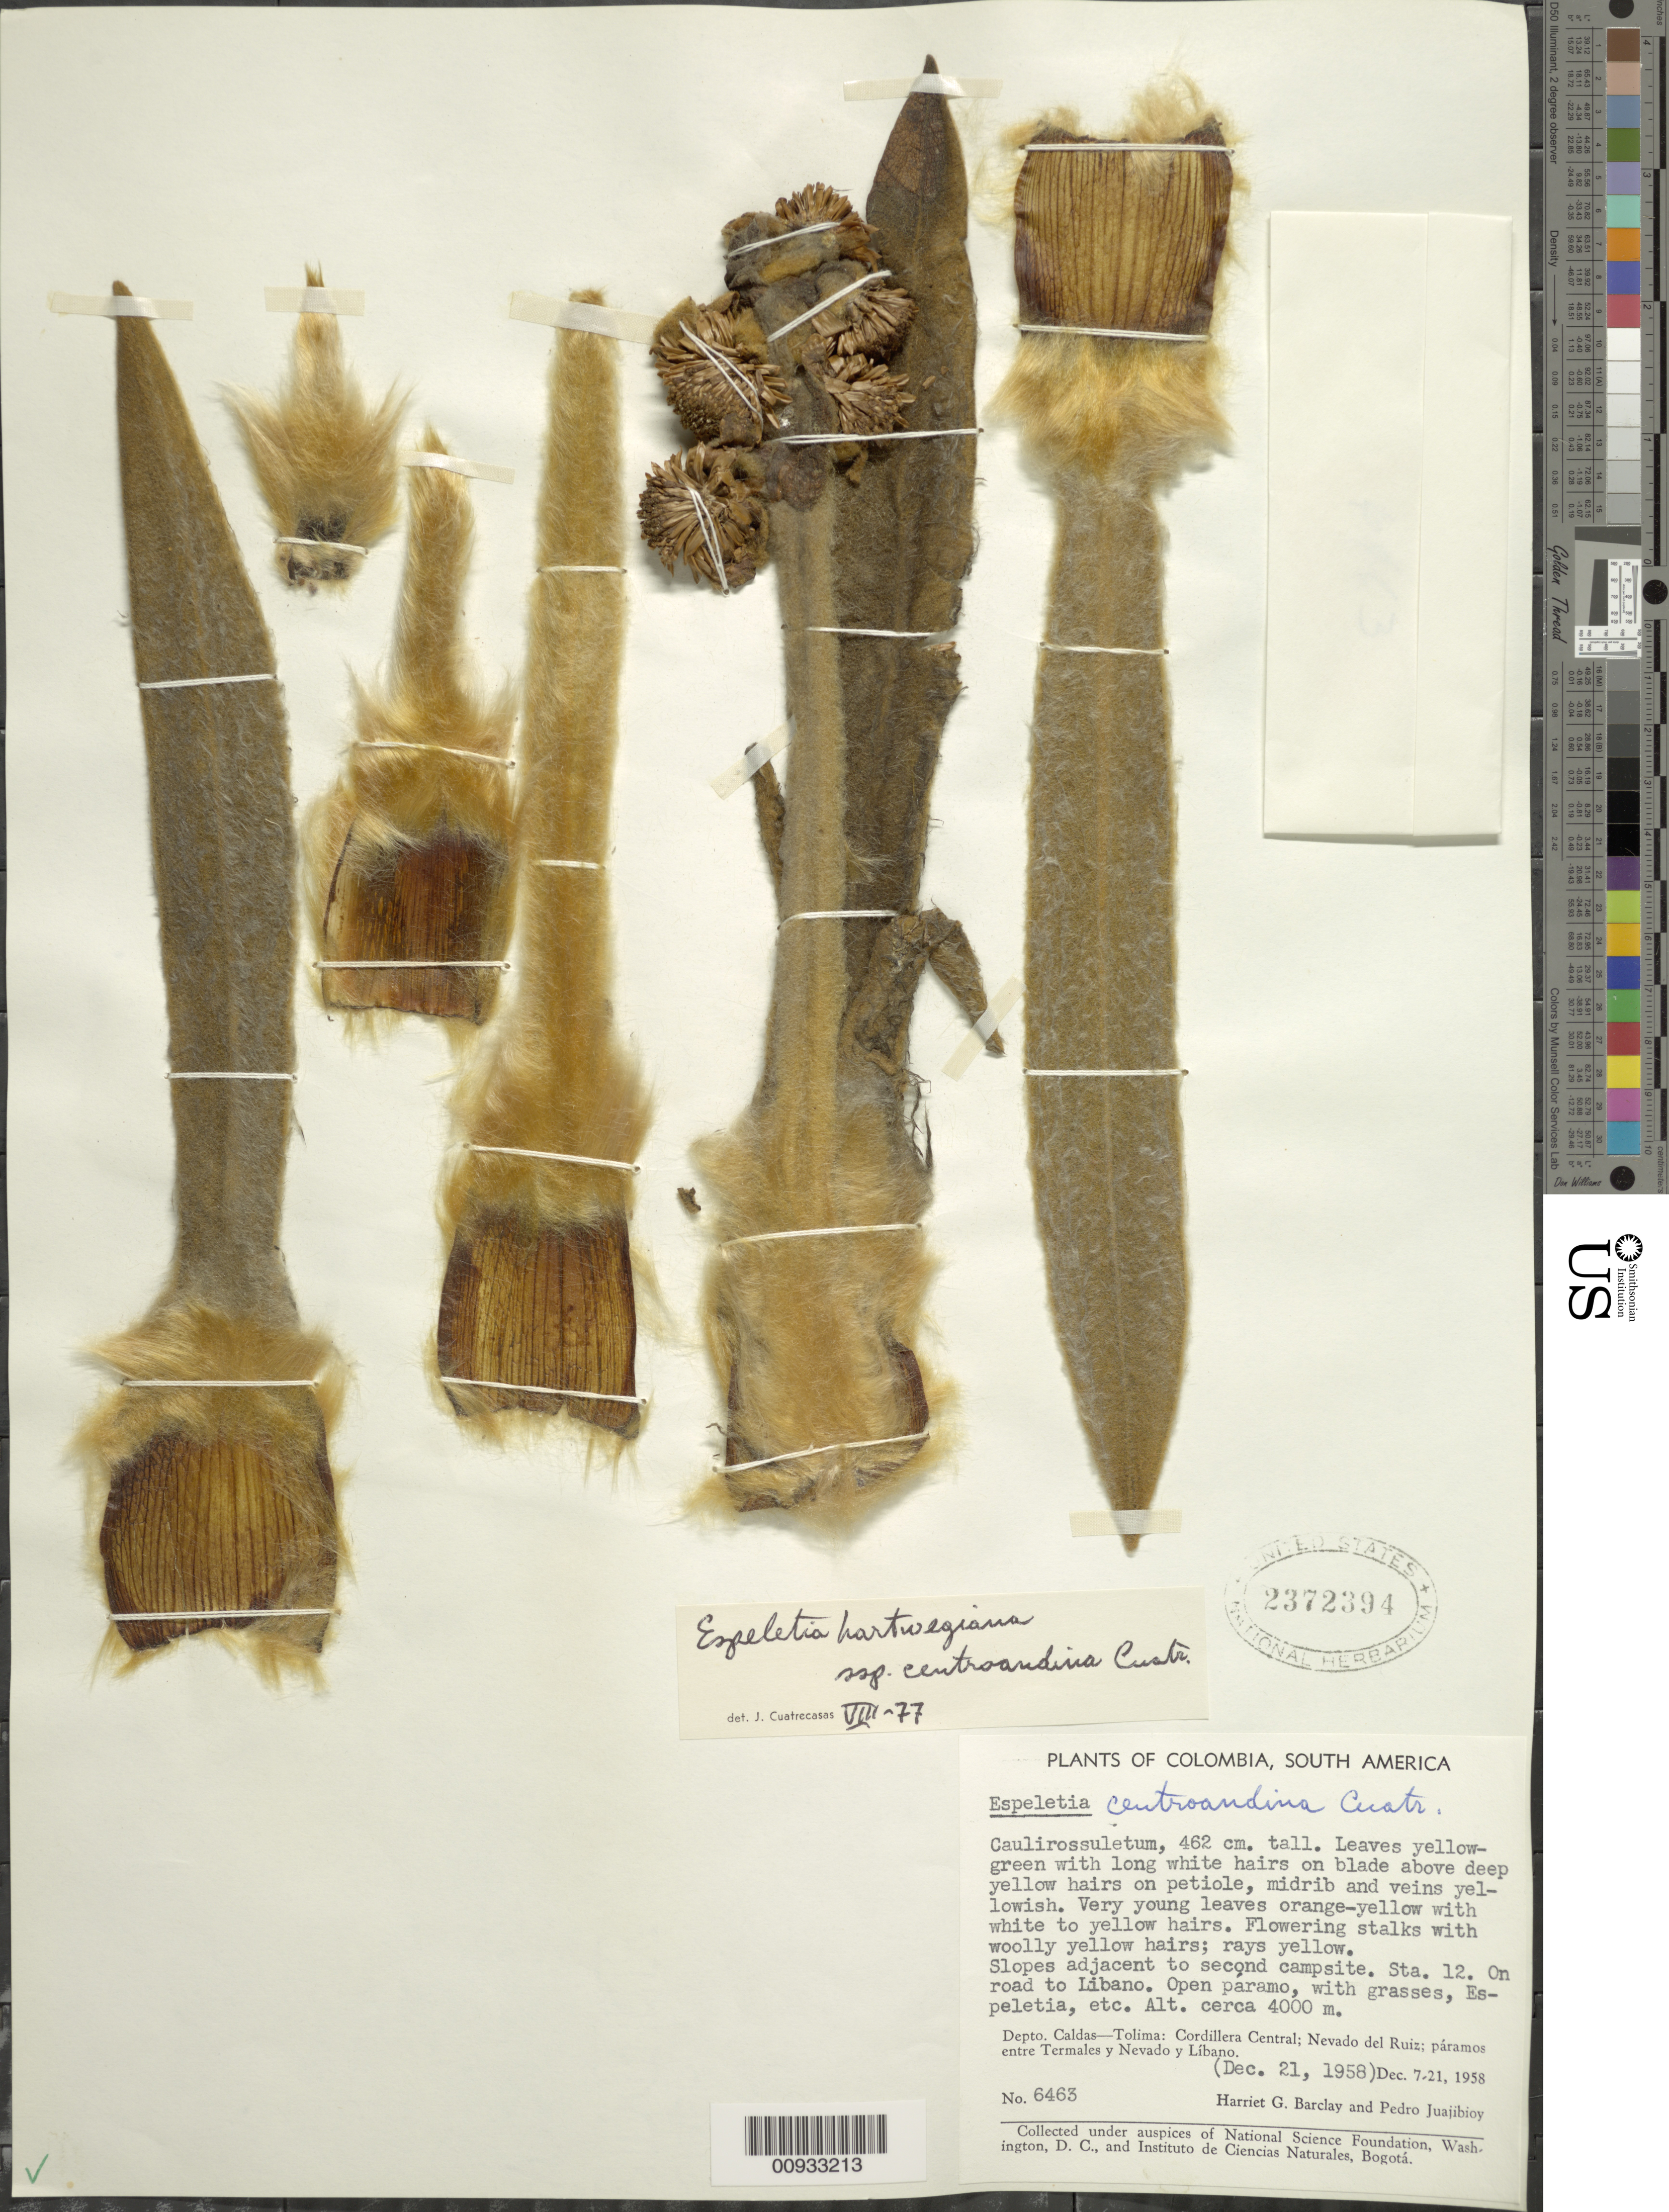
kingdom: Plantae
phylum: Tracheophyta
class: Magnoliopsida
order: Asterales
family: Asteraceae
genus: Espeletia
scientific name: Espeletia hartwegiana subsp. centroandina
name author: Cuatrec.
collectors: H. G. Barclay & P. Juajibioy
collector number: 6463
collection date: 1958-12-21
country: Colombia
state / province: Caldas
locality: Cordillera Central, Nevado del Ruiz; páramos entre Termales y Nevado y Líbano. Slopes adjacent to second campsite. Station 12. On road to Líbano., On slopes adjacent to second campsite, station 12, on road to Libano. Open Páramo dominated by grasses.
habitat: Open páramo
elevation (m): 4000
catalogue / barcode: US 2372394